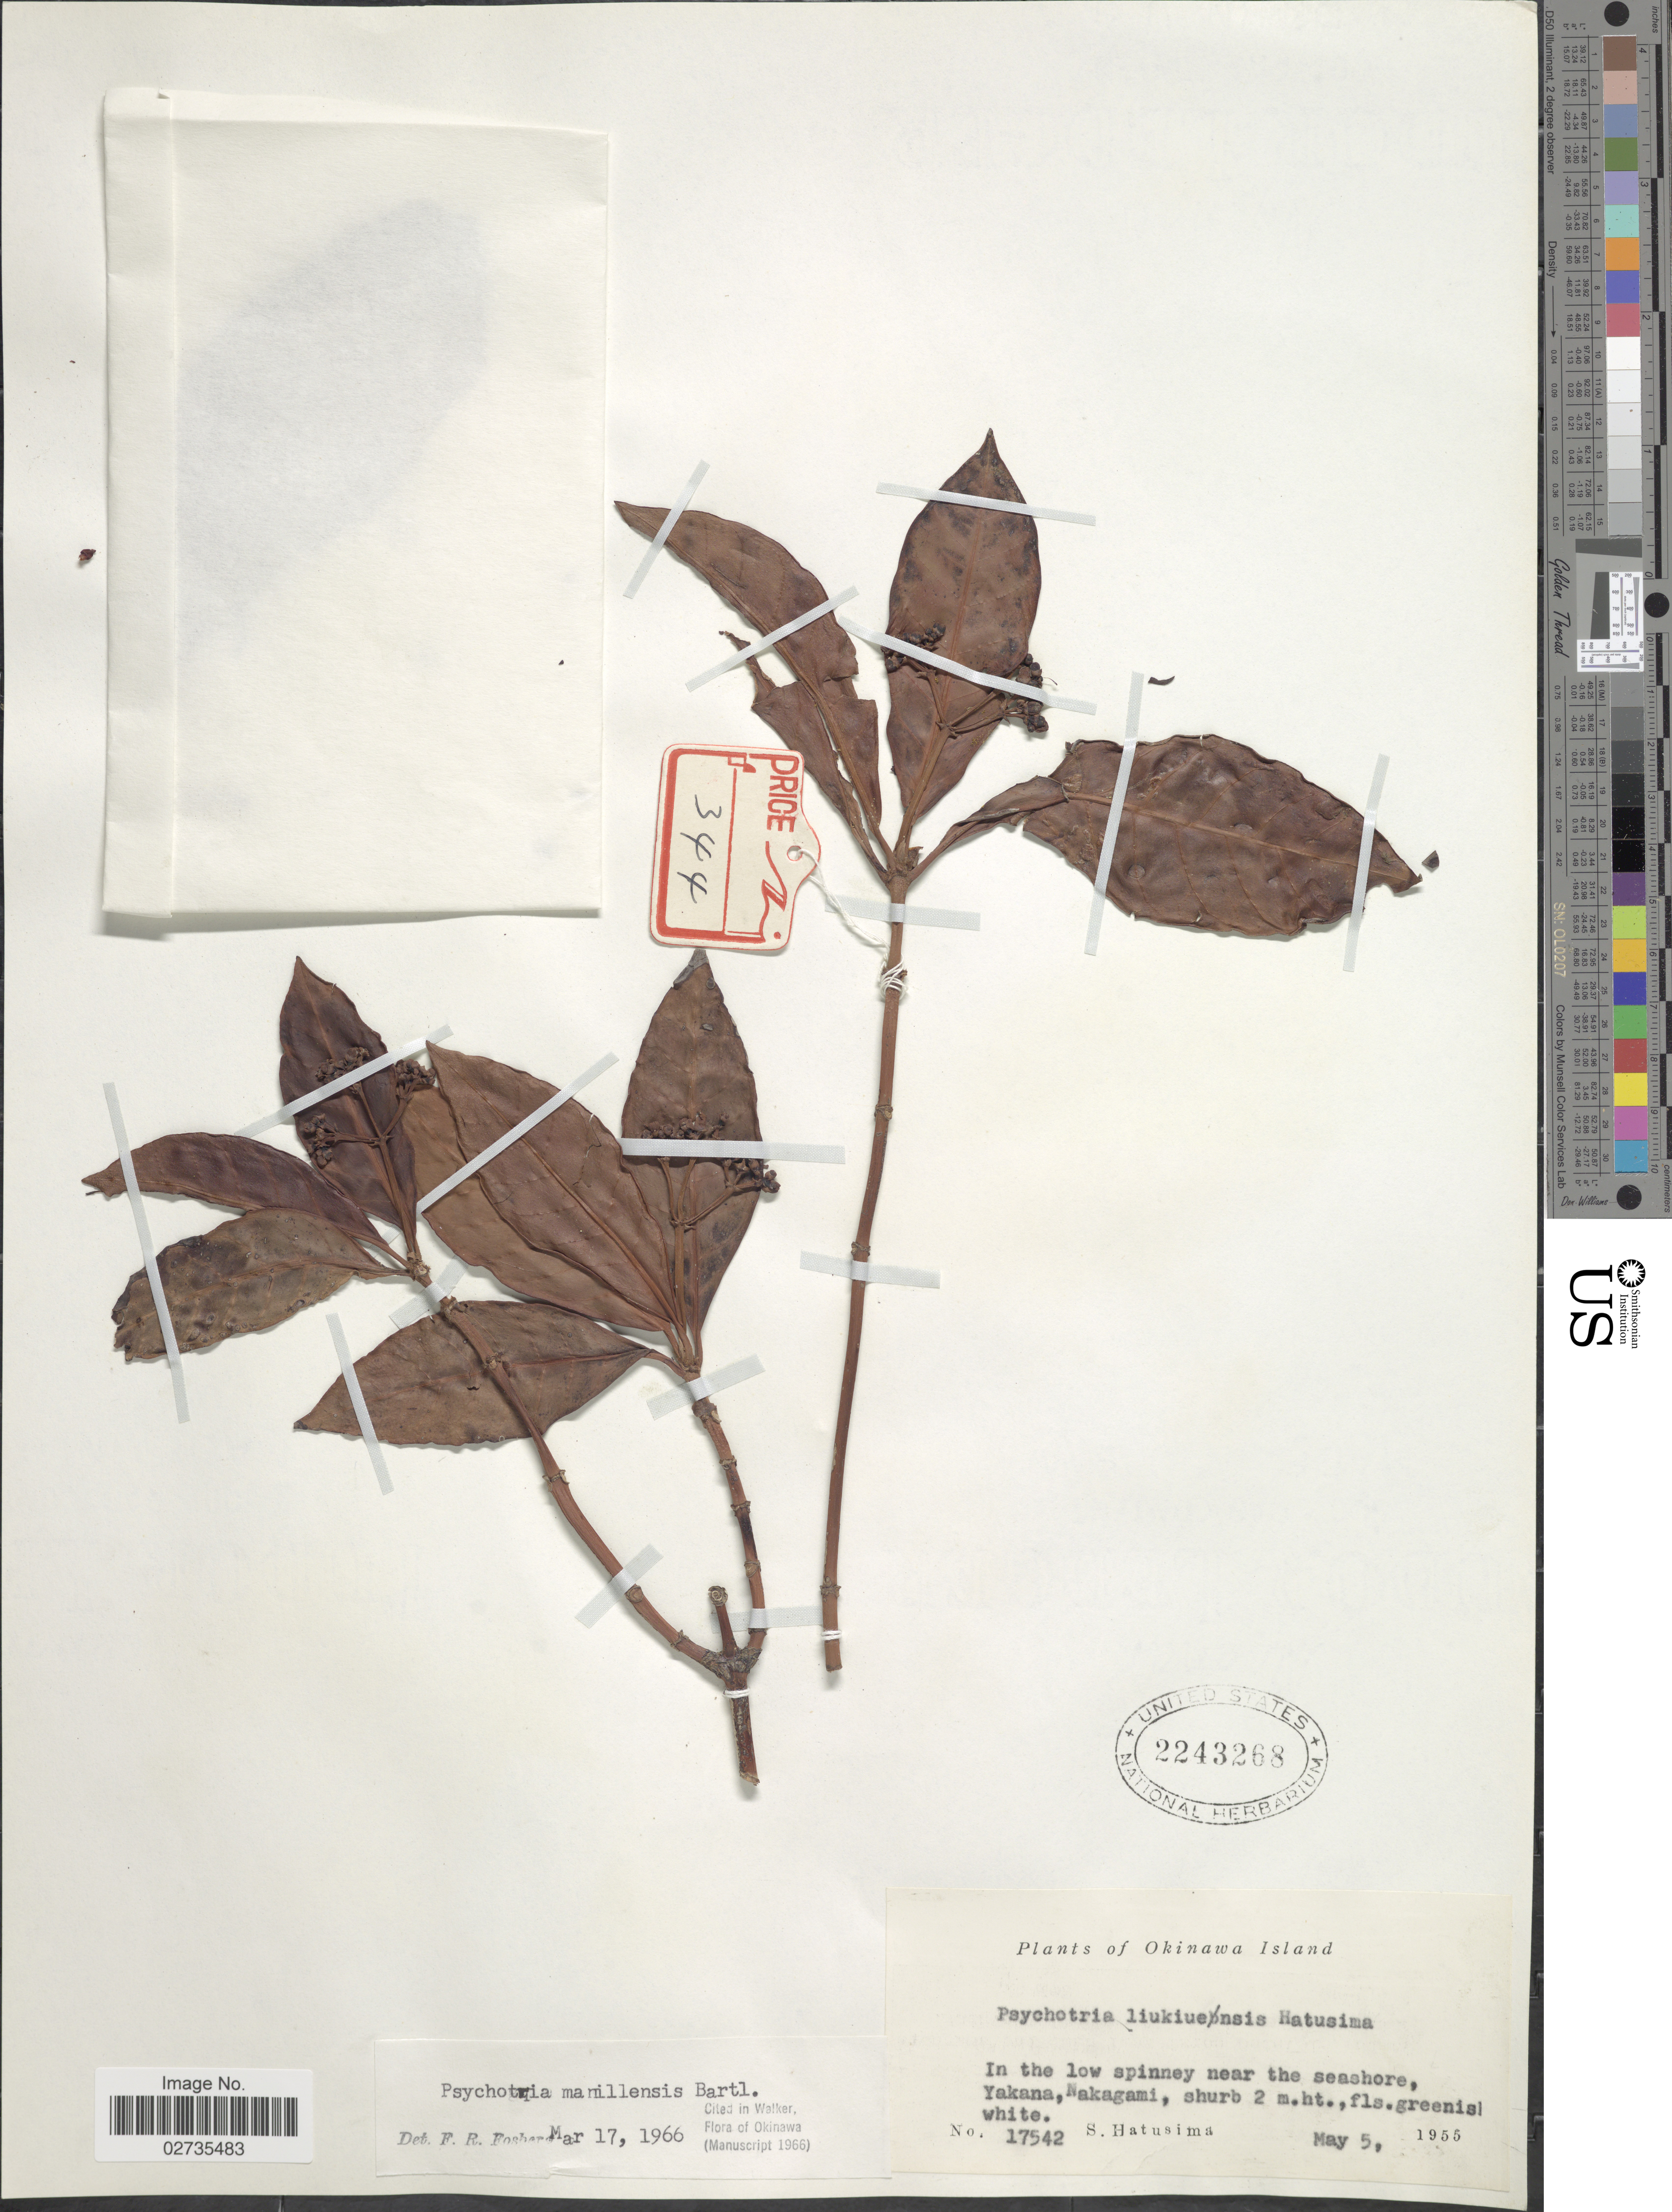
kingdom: Plantae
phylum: Tracheophyta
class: Magnoliopsida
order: Gentianales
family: Rubiaceae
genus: Psychotria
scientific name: Psychotria manillensis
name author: Bartl. ex DC.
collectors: S. Hatusima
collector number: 17542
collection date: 1955-05-05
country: Japan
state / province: Okinawa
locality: Near the seashore, Yakana, Nakagami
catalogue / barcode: US 2243268